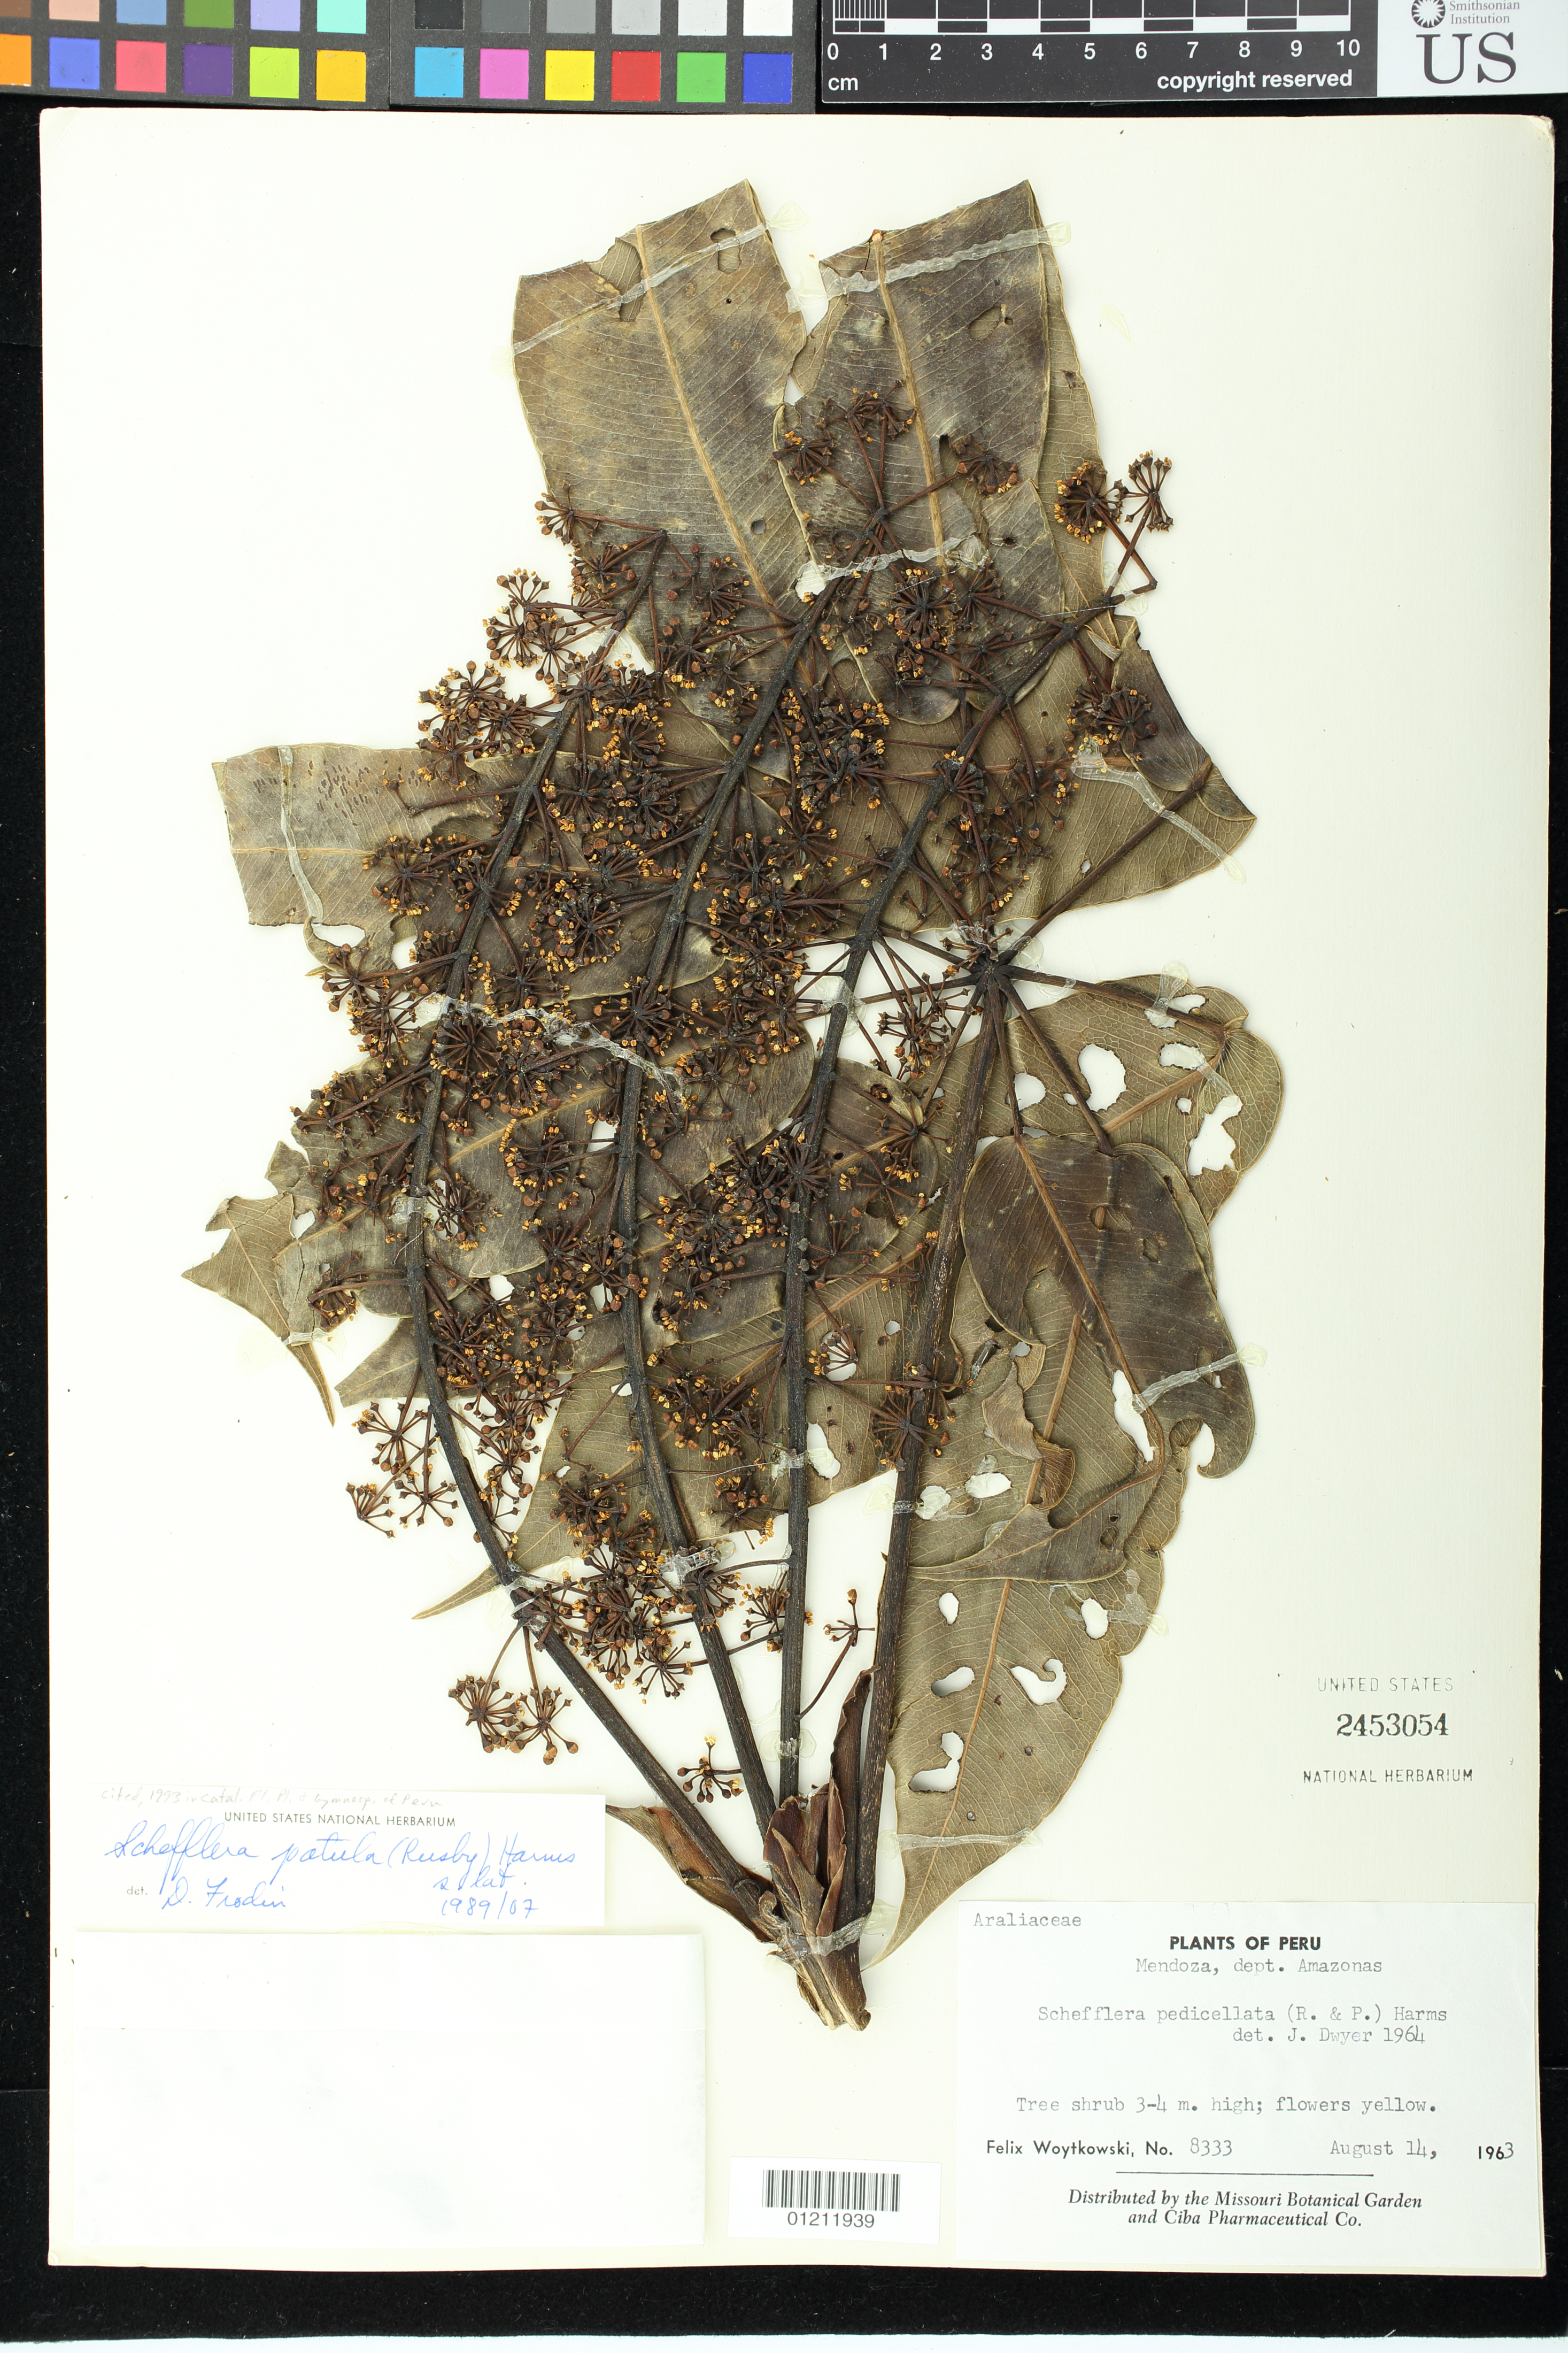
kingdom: Plantae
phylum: Tracheophyta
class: Magnoliopsida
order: Apiales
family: Araliaceae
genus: Schefflera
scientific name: Schefflera patula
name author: (Rusby) Harms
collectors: F. Woytkowski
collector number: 8333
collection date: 1963-08-14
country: Peru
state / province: Amazonas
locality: Mendoza, dept. Amazonas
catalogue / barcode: US 2453054